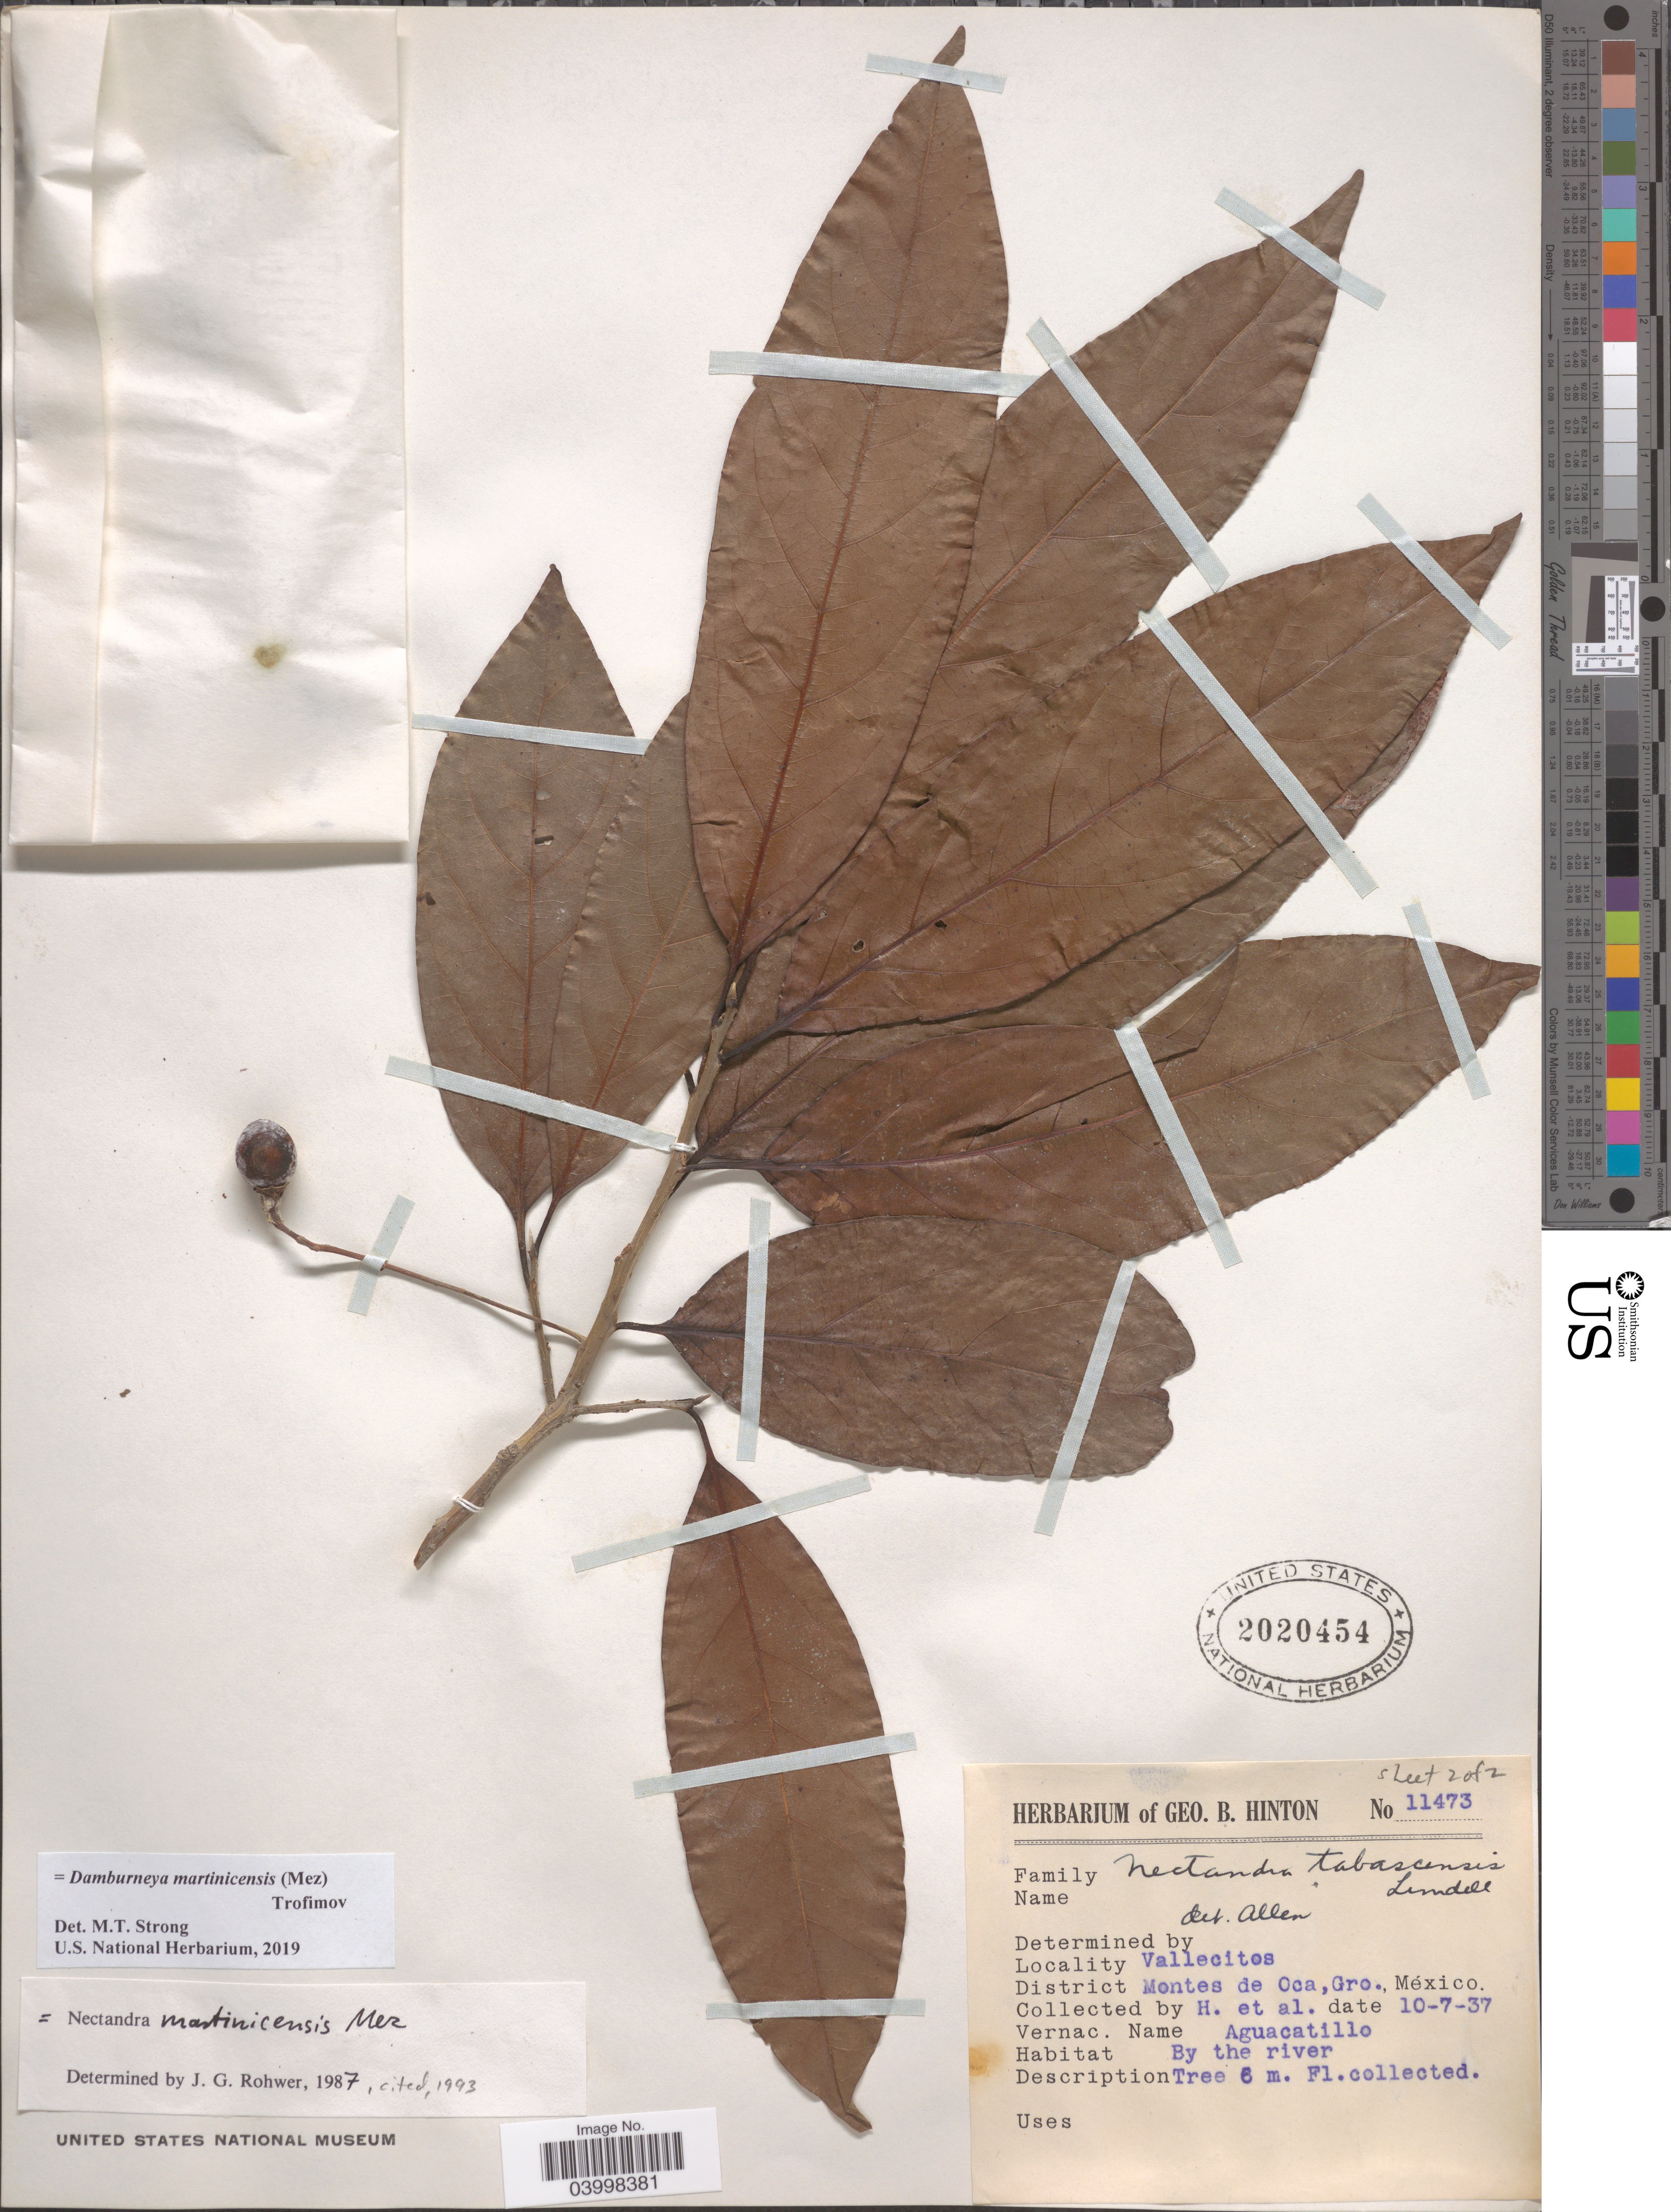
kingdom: Plantae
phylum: Tracheophyta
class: Magnoliopsida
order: Laurales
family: Lauraceae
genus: Damburneya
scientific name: Damburneya martinicensis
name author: (Mez) Trofimov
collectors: G. B. Hinton & et al.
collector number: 11473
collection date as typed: Transcribed d/m/y: 10/7/37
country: Mexico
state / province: Guerrero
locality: Vallecitos. District Montes de Oca.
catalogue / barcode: US 2020454